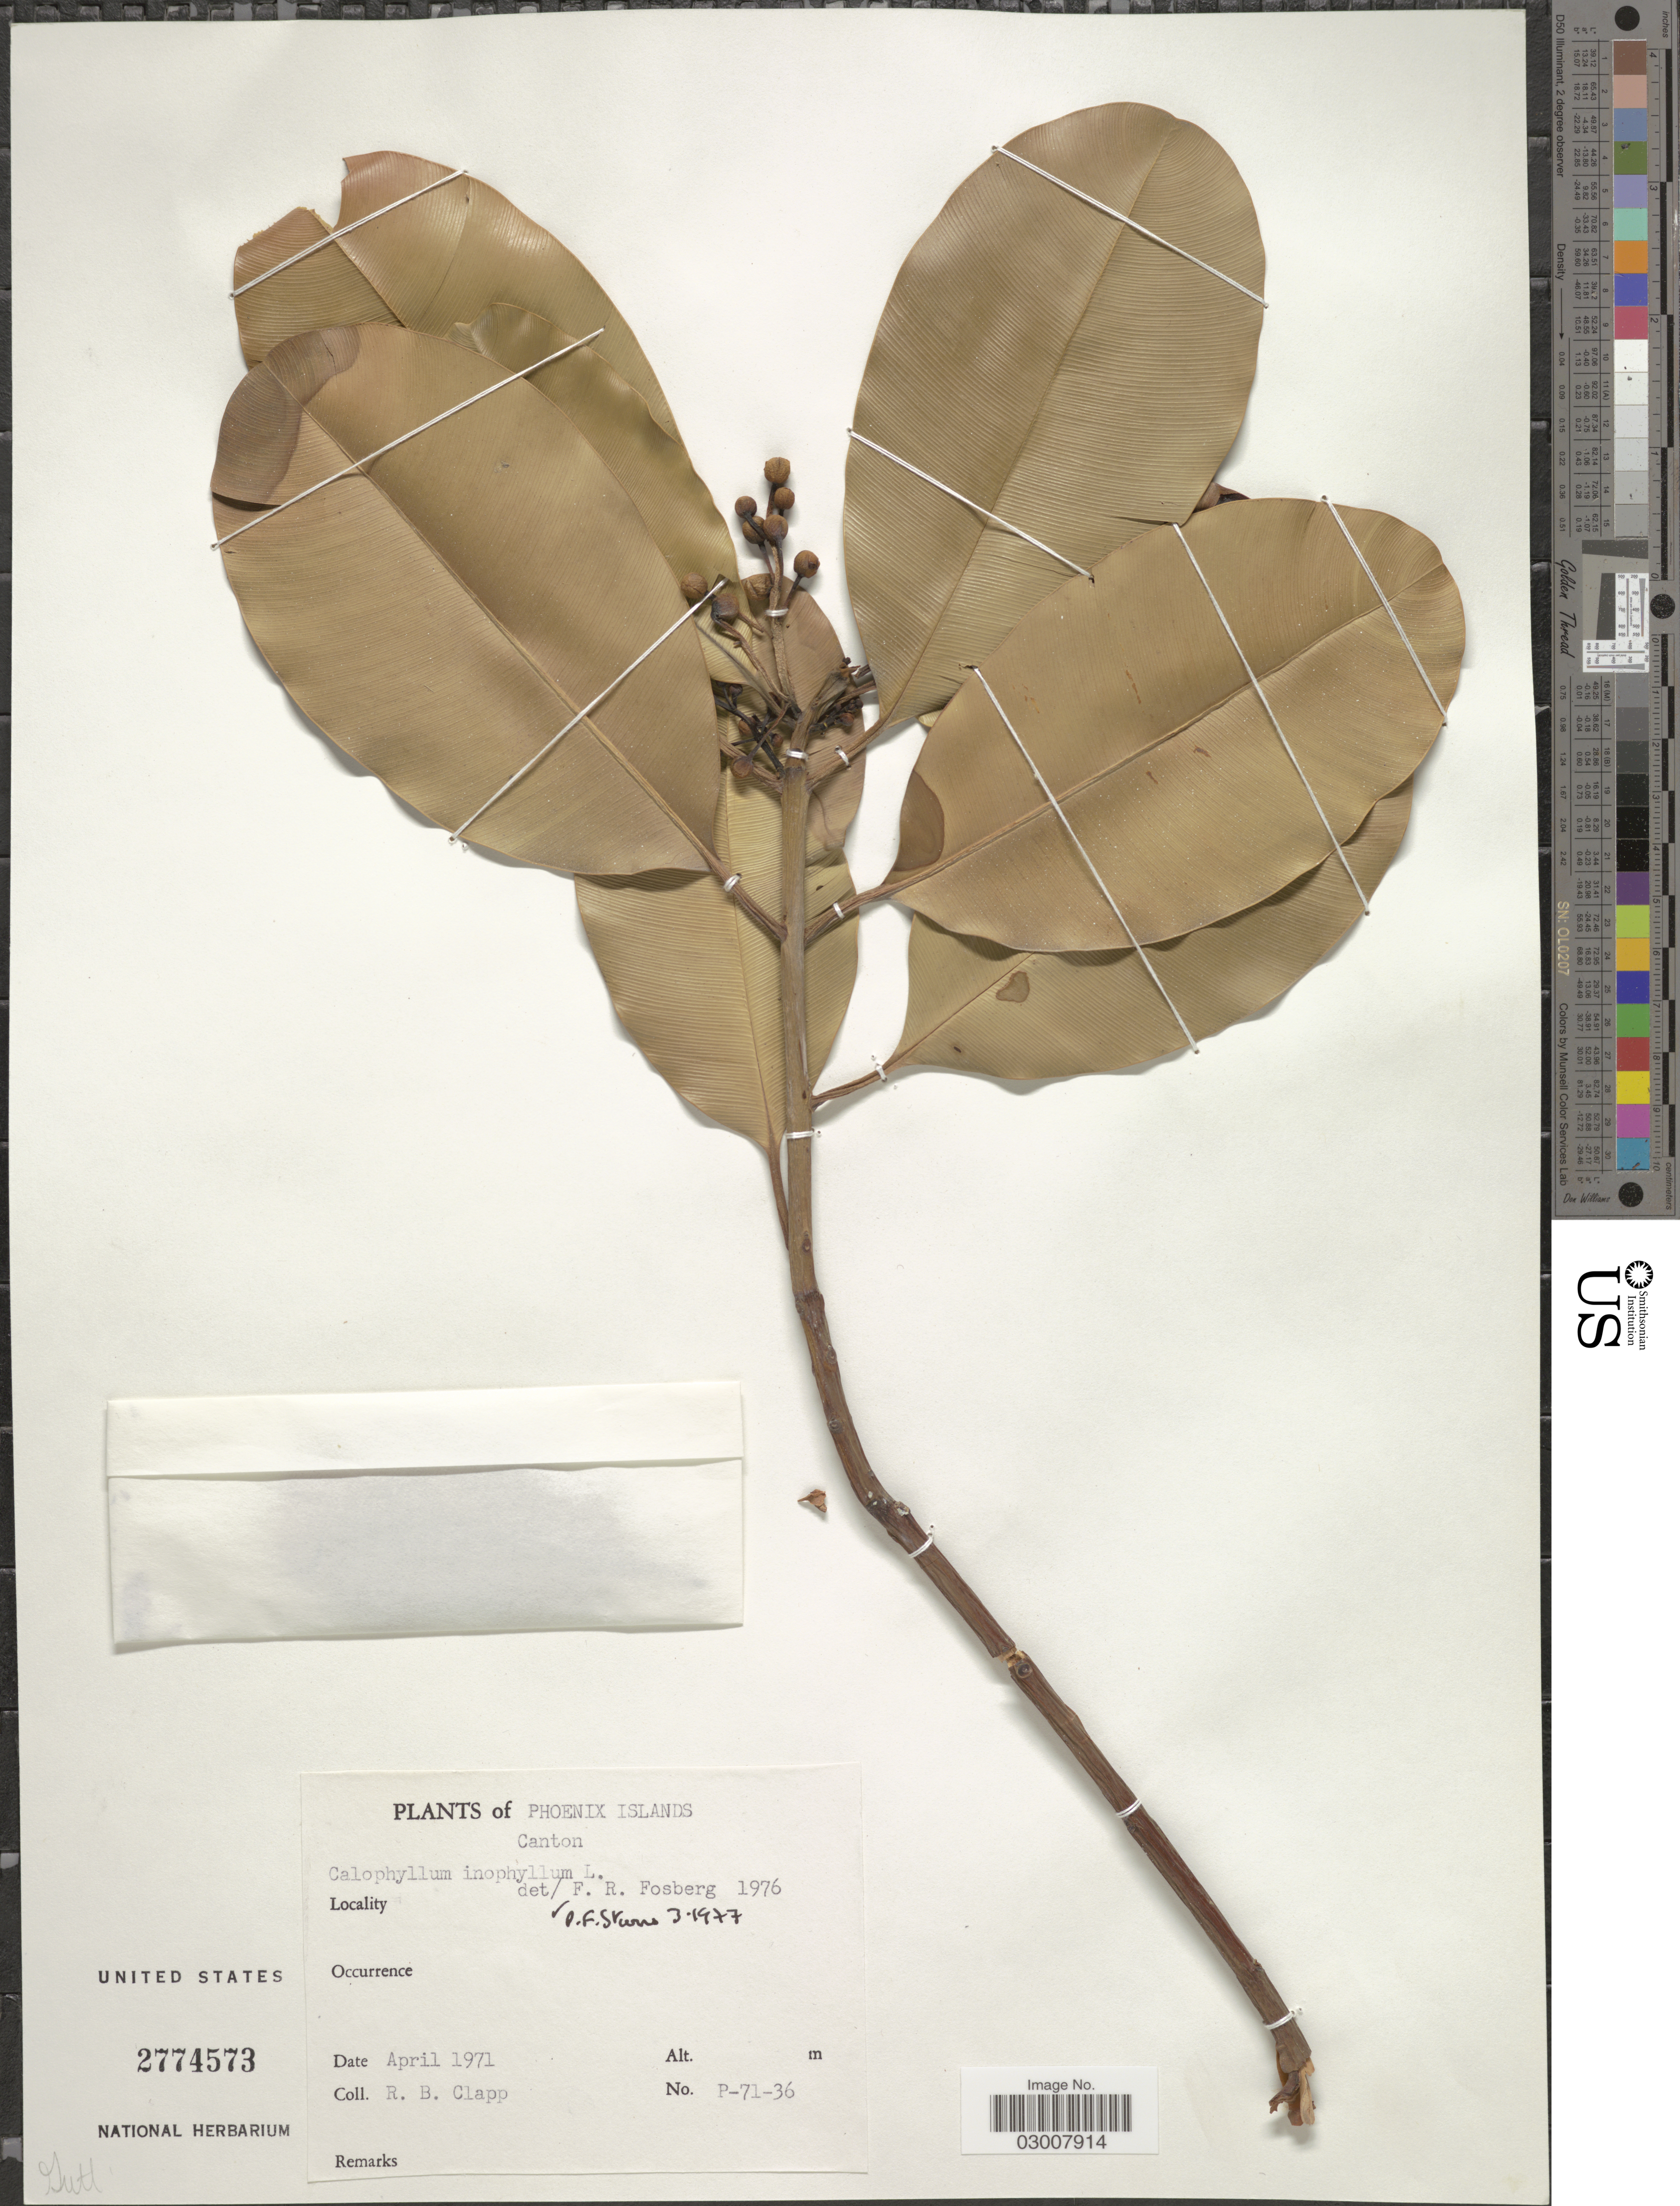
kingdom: Plantae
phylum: Tracheophyta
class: Magnoliopsida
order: Malpighiales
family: Calophyllaceae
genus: Calophyllum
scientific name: Calophyllum inophyllum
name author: L.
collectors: R. B. Clapp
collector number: P-71-36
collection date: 1971-04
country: Kiribati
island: Kanton [Canton] Atoll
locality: Phoenix Islands. Canton.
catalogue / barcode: US 2774573